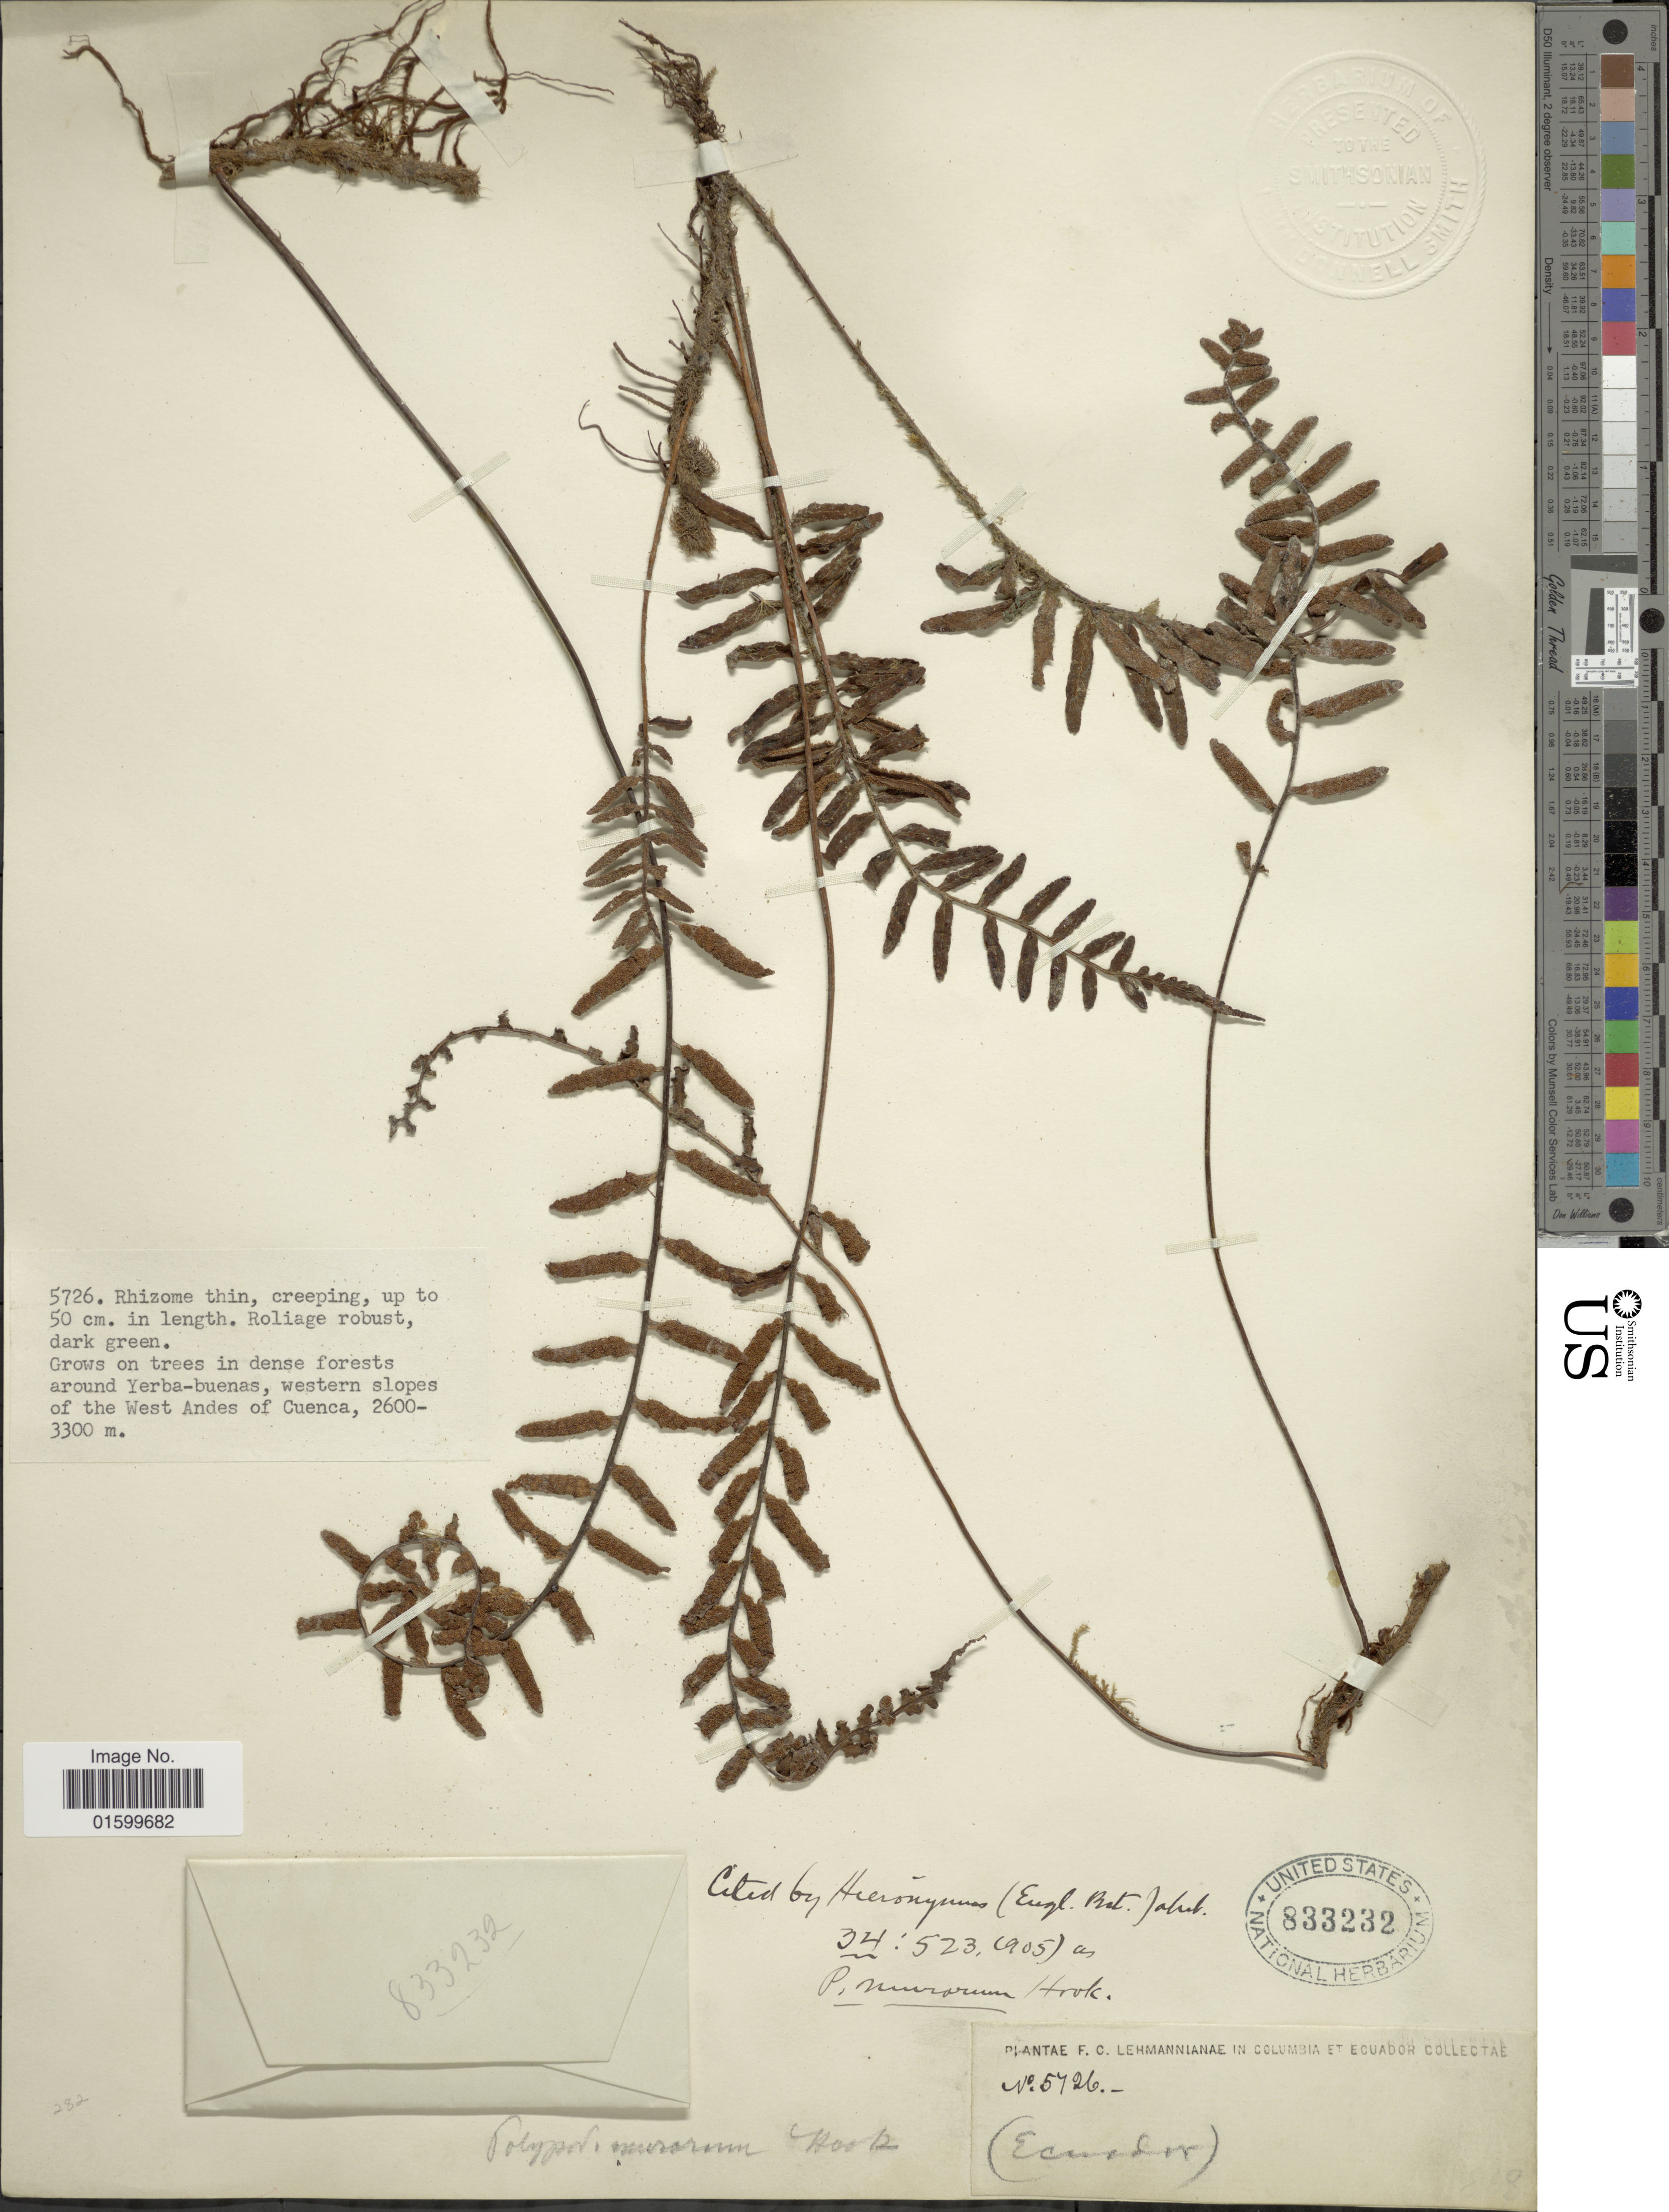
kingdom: Plantae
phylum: Tracheophyta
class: Polypodiopsida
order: Polypodiales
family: Polypodiaceae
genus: Pleopeltis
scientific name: Pleopeltis murorum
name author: (Hook.) A.R. Sm. & Tejero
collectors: F. Lehman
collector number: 5726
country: Ecuador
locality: Forests around Yerba-buenas, western slopes of the West Andes of Cuenca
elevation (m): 2600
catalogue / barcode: US 833232